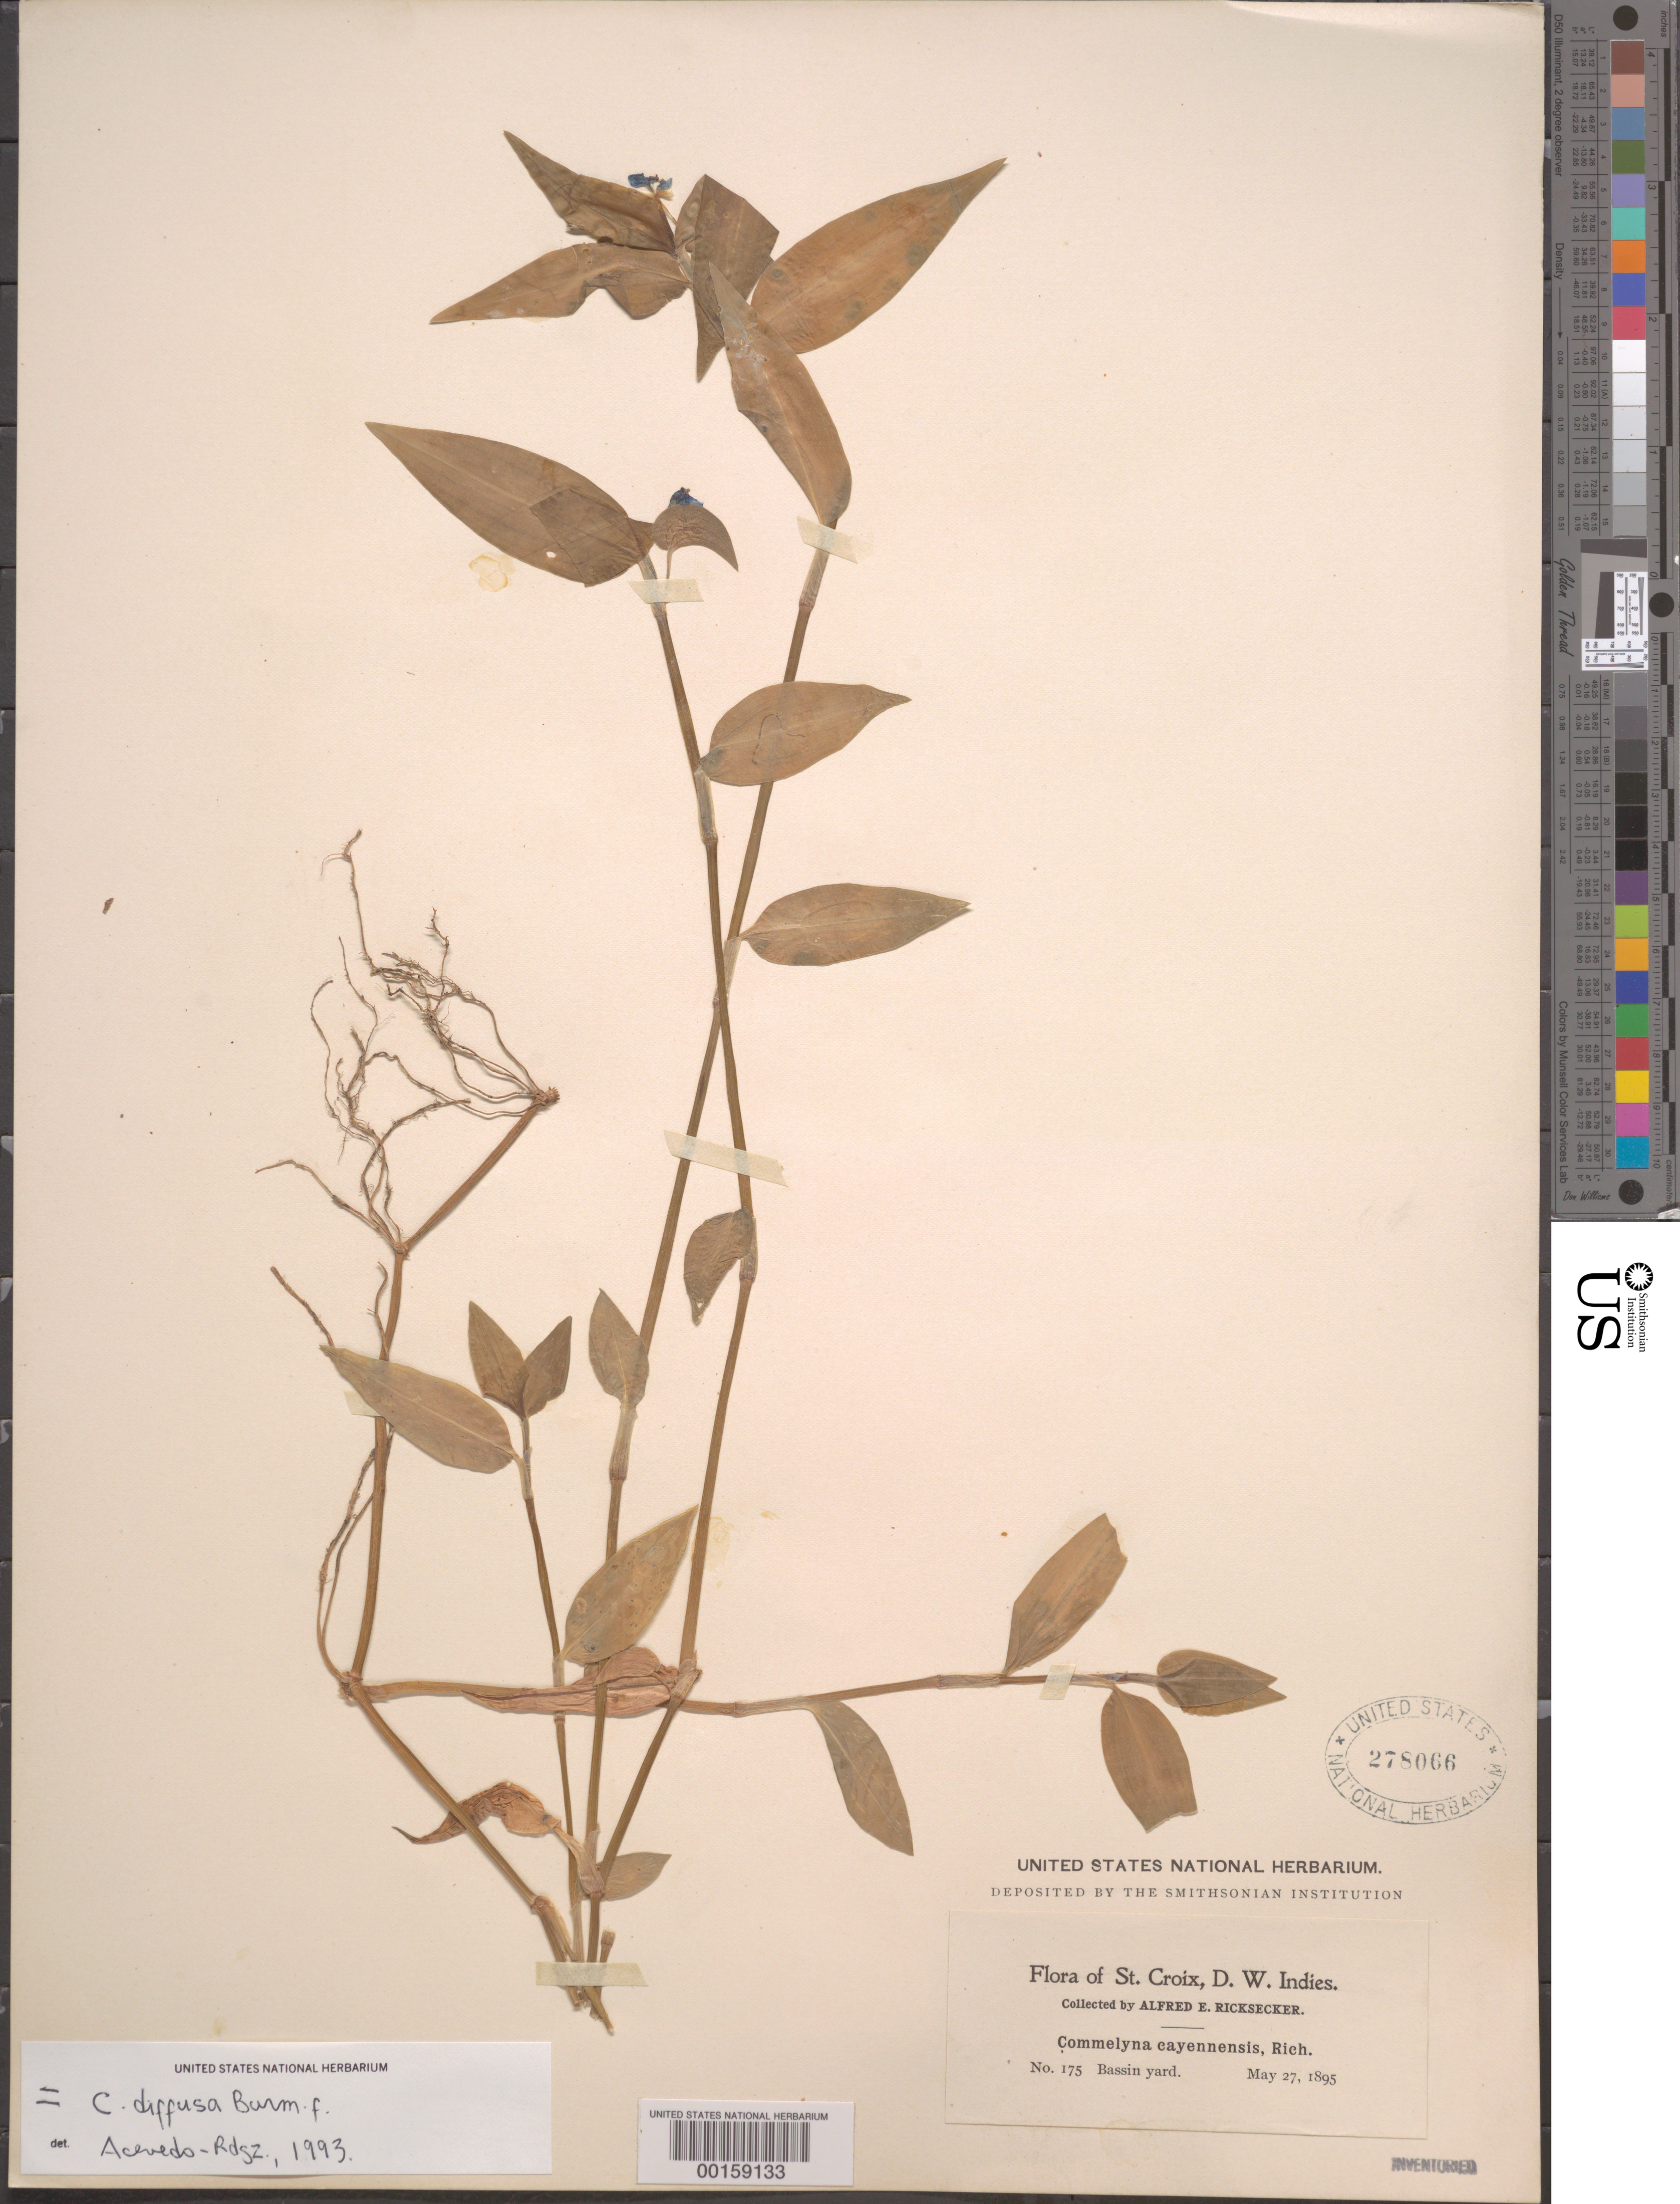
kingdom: Plantae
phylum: Tracheophyta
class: Liliopsida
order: Commelinales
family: Commelinaceae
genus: Commelina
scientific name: Commelina diffusa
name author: Burm. f.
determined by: Faden, Robert B., (US), Smithsonian Institution - National Museum of Natural History (UNITED STATES)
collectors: A. Rickensecker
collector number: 175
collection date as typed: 27 May 1895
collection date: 1895-05-27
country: U.S. Virgin Islands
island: St. Croix Island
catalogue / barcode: US 278066